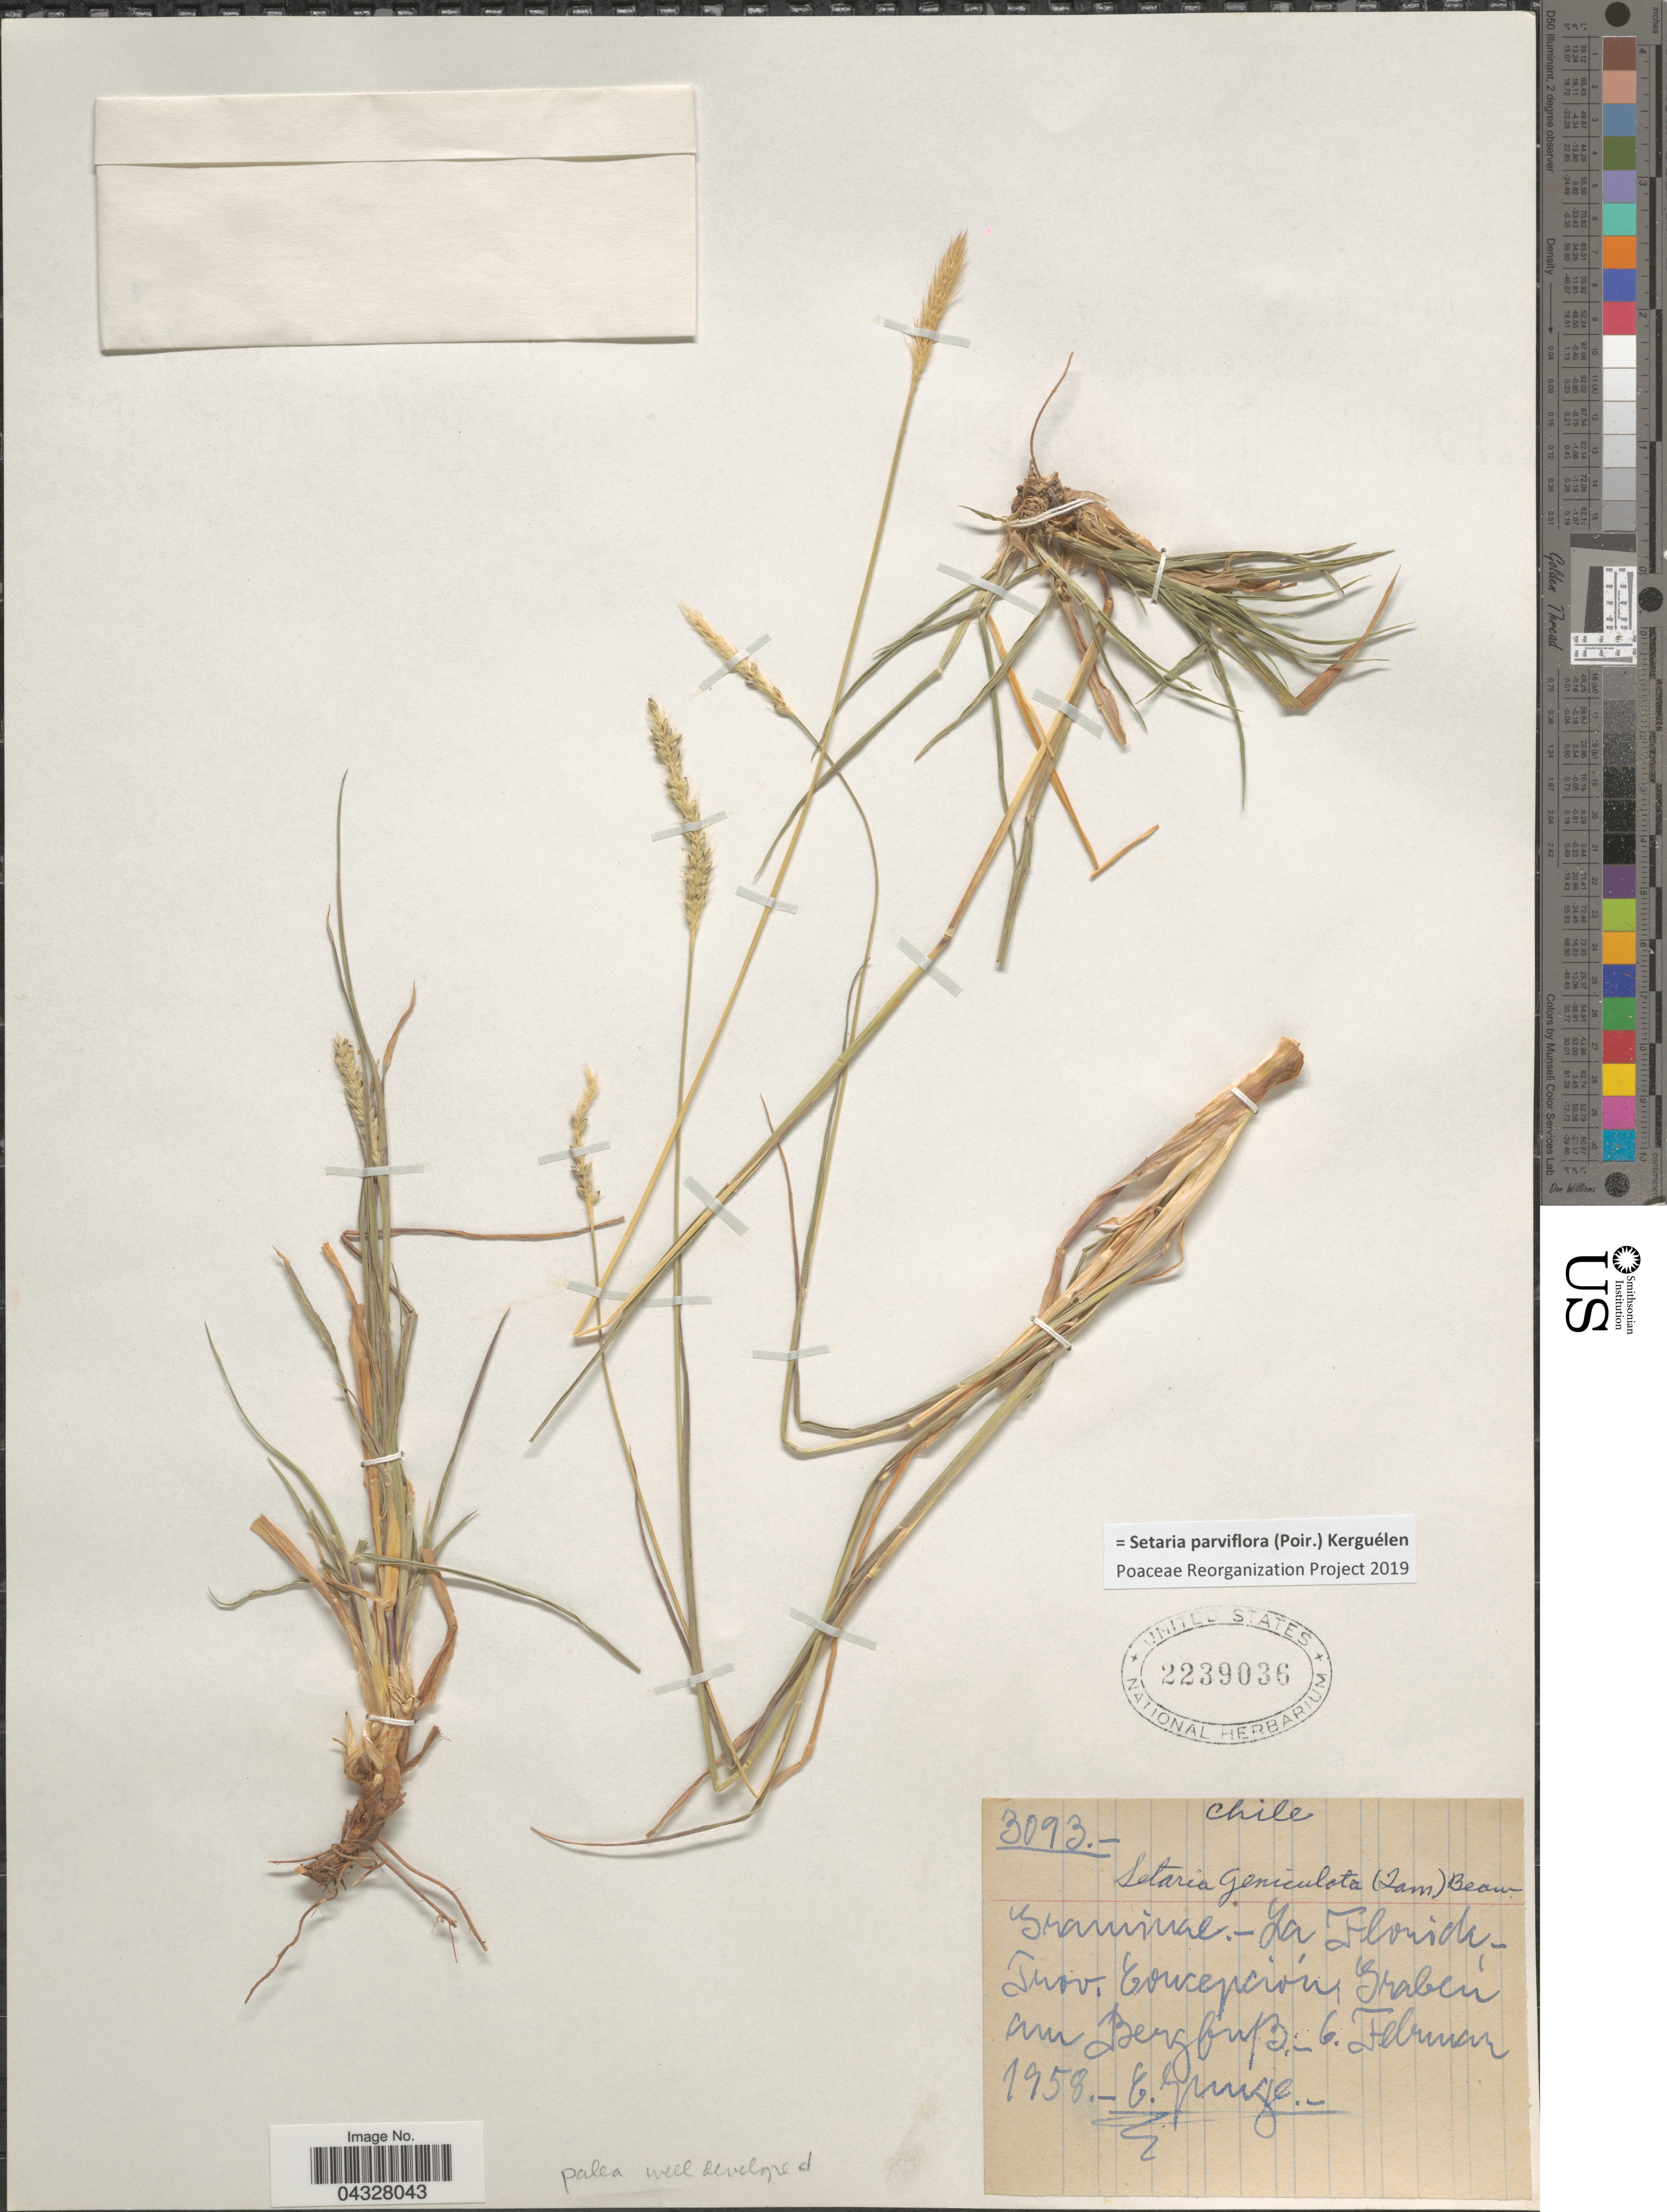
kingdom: Plantae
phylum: Tracheophyta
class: Liliopsida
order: Poales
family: Poaceae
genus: Setaria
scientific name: Setaria parviflora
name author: (Poir.) Kerguélen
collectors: E. Junge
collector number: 3093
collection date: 1958-02-06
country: Chile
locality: La Florida,- Prov. Concepción.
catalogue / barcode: US 2239036